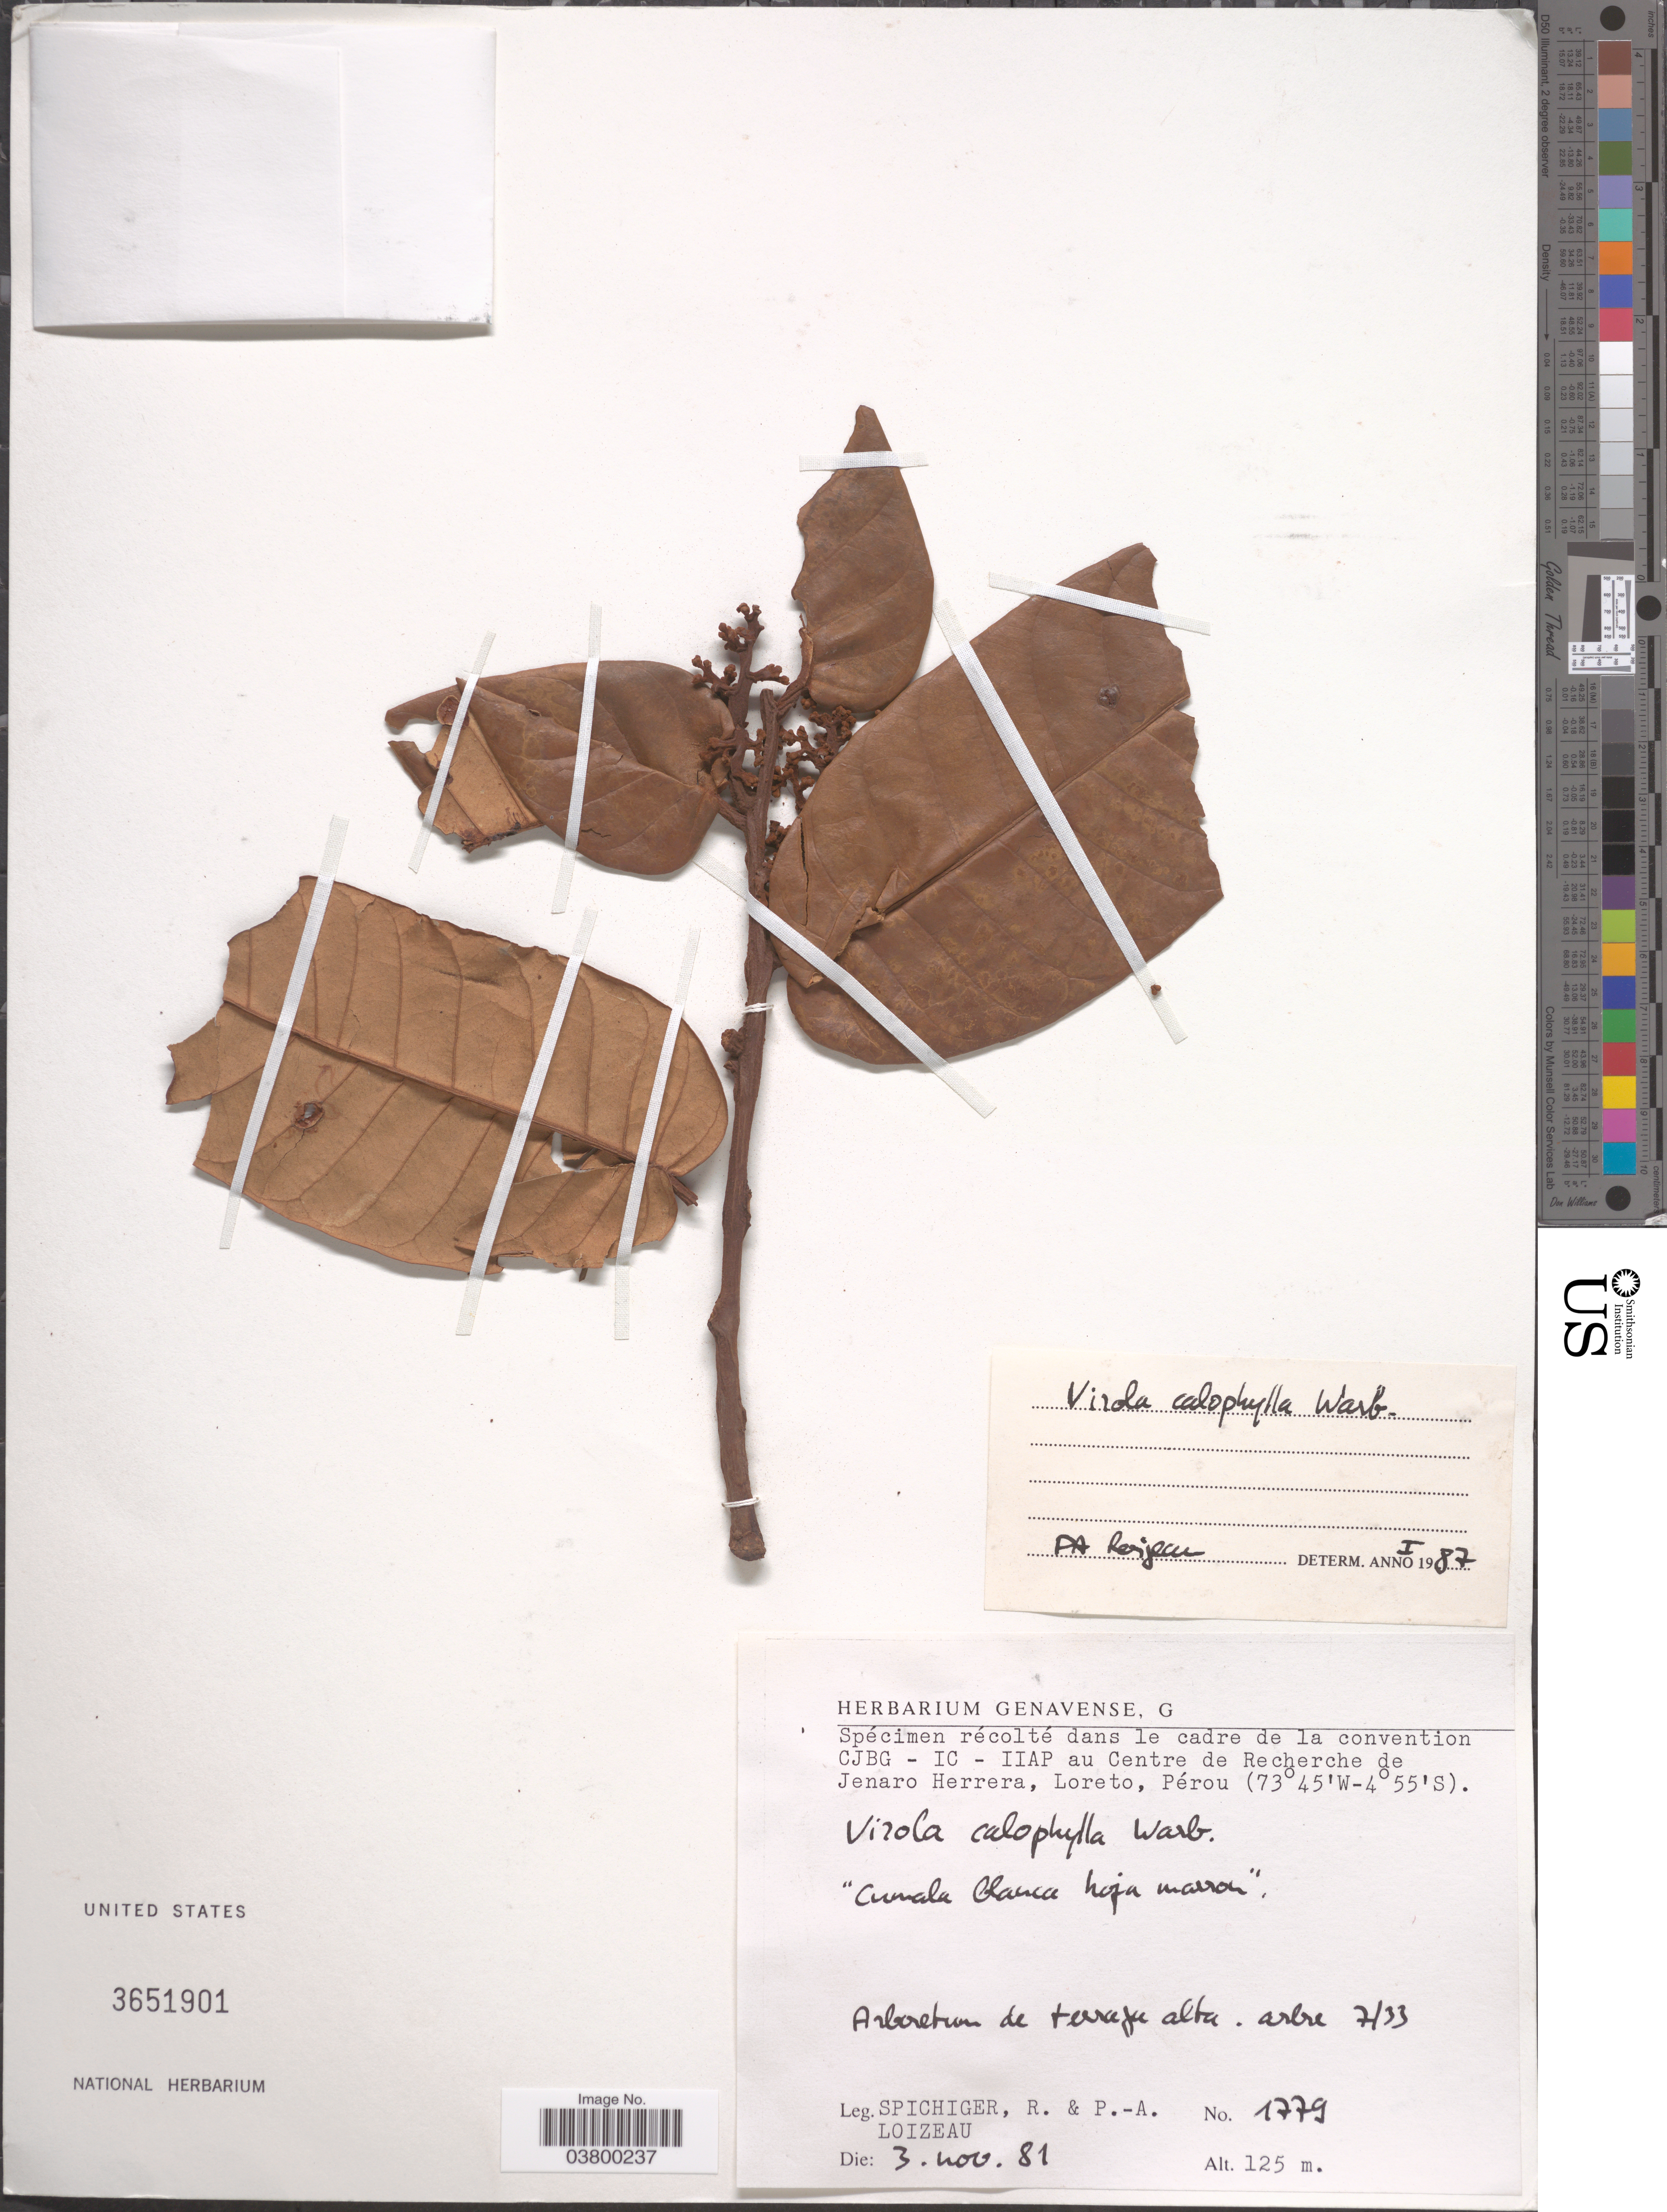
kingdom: Plantae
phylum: Tracheophyta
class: Magnoliopsida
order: Magnoliales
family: Myristicaceae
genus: Virola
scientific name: Virola calophylla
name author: (Spruce) Warb.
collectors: R. Spichiger & P. Loizeau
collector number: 1779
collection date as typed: Transcribed d/m/y: 3/11/81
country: Peru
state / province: Loreto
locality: Centre de Recherche de Jenaro Herrera, Pérou. Arboretum de terraza alta. Arbre 7/33.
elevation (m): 125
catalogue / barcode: US 3651901